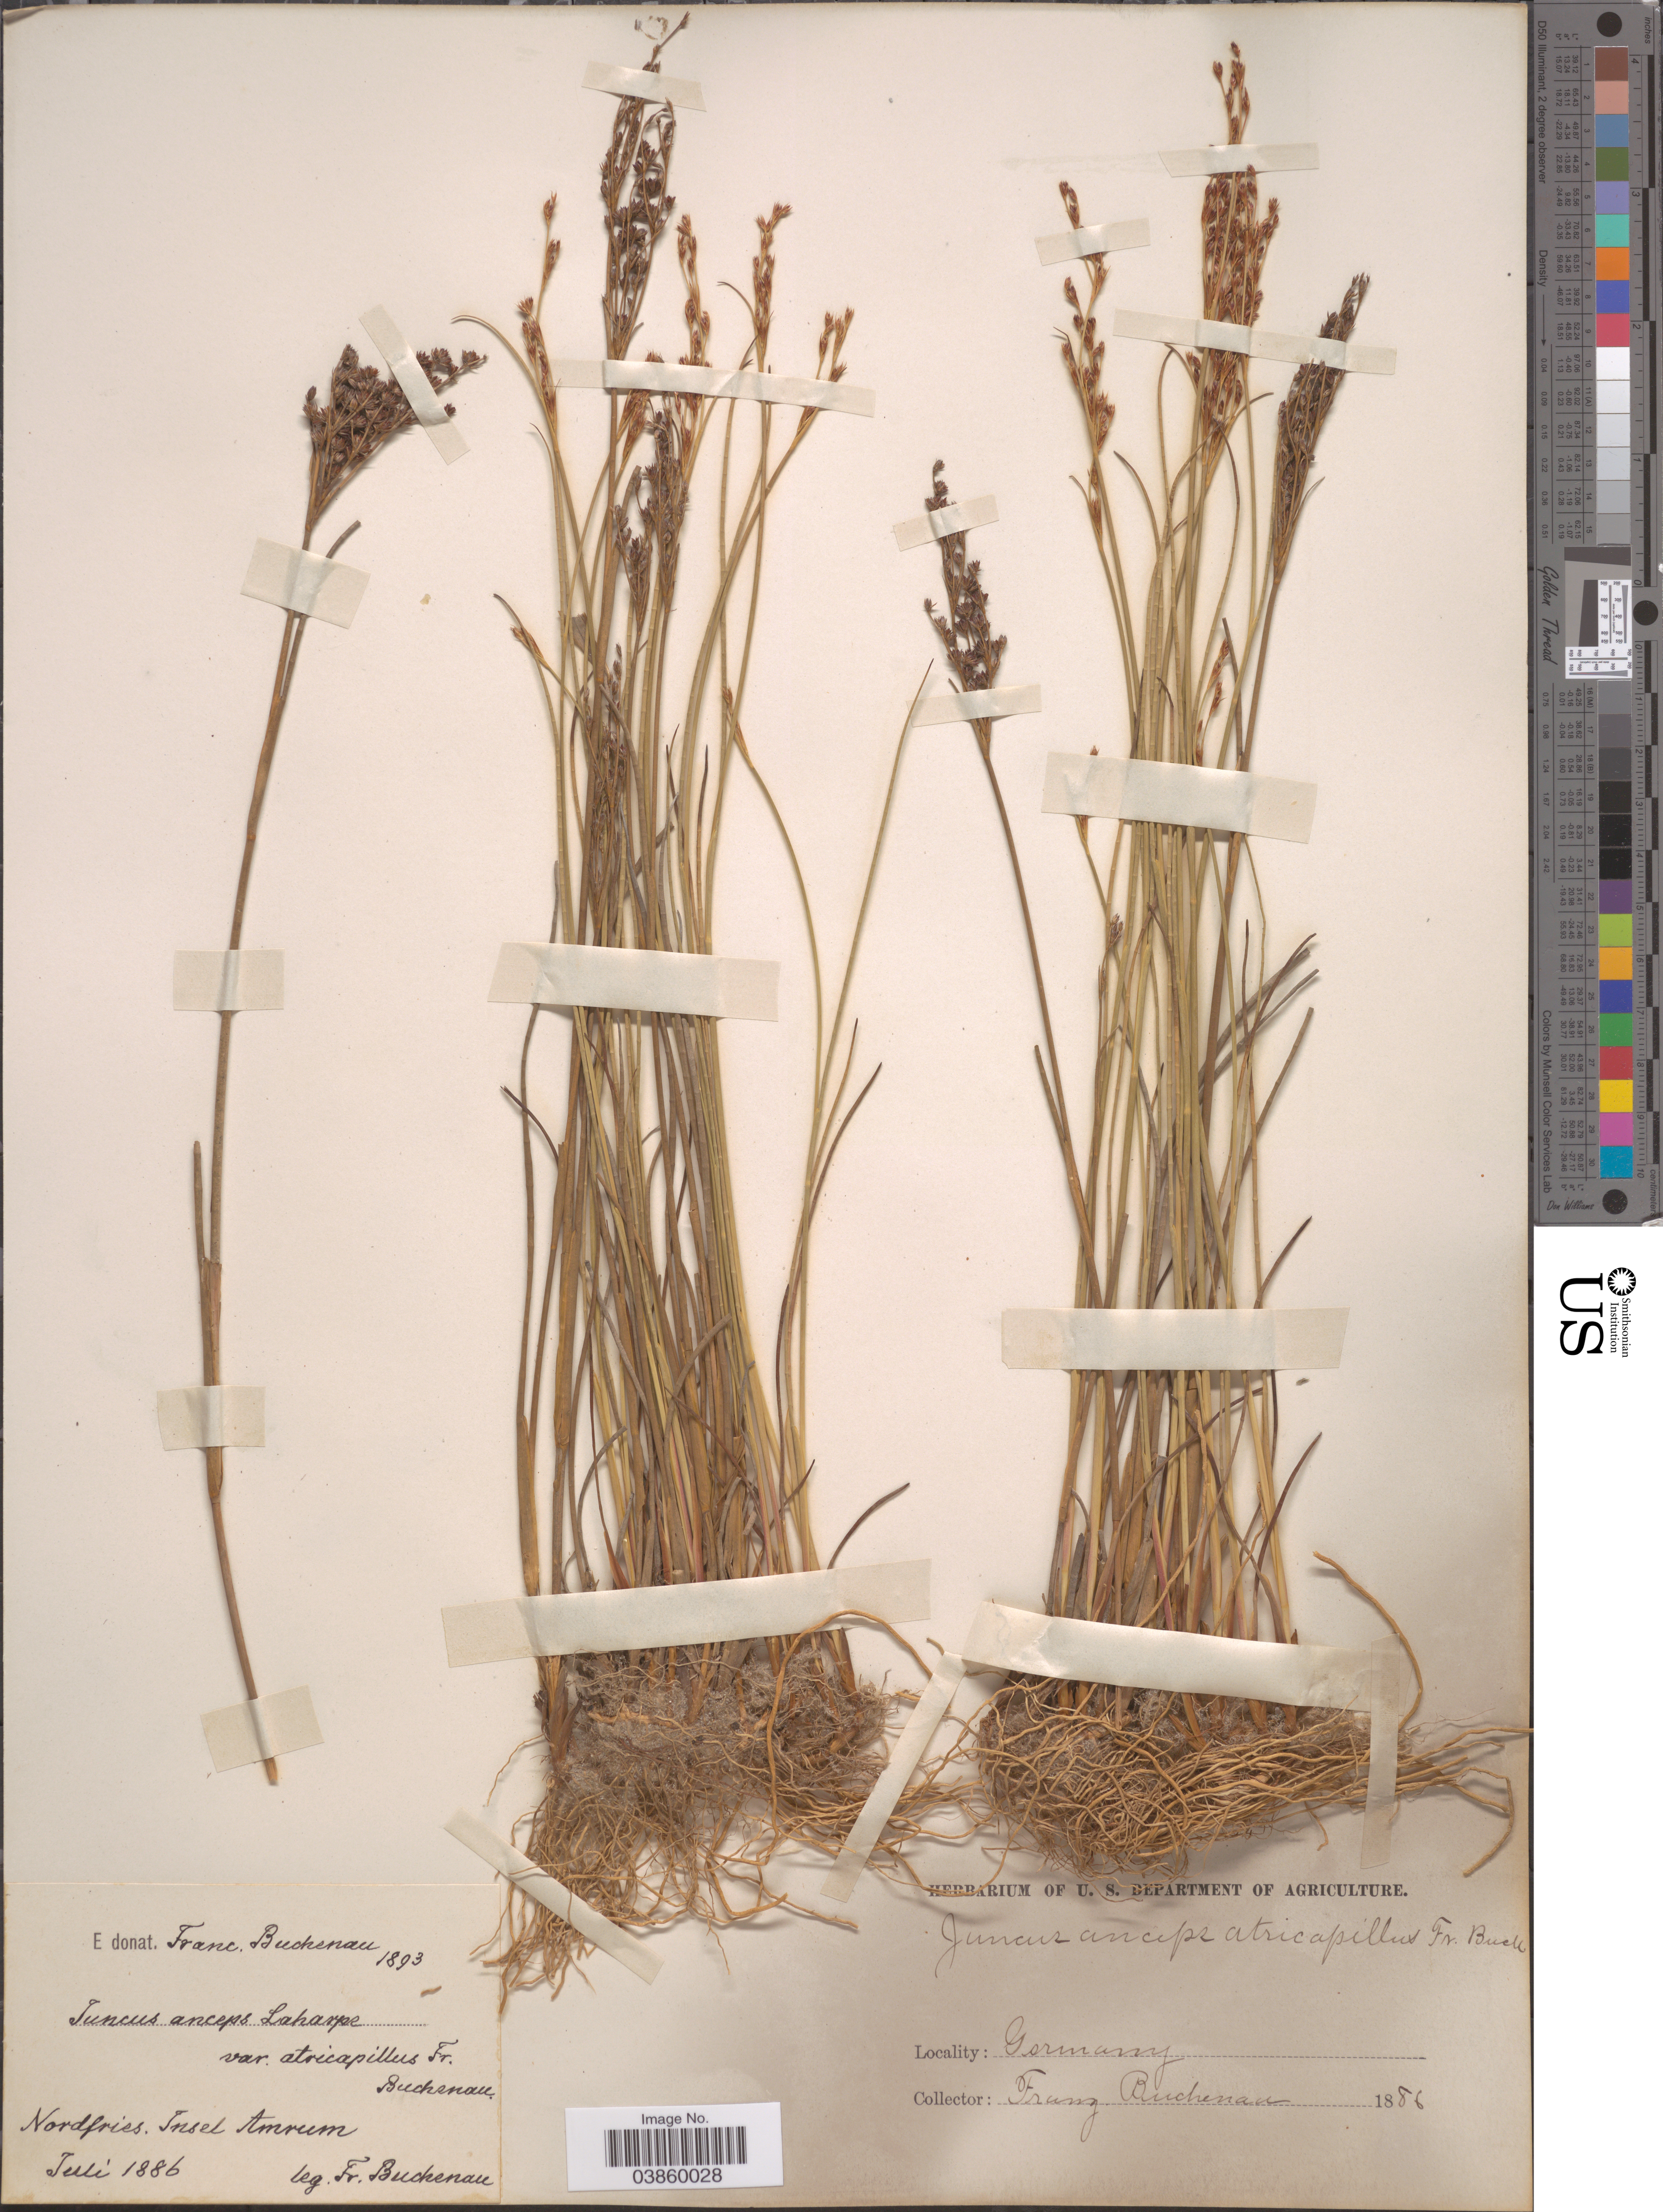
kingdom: Plantae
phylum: Tracheophyta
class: Liliopsida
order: Poales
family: Juncaceae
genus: Juncus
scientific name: Juncus anceps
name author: Laharpe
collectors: F. Buchenau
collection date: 1886-07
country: Germany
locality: Nordfries. Insel Amrum.